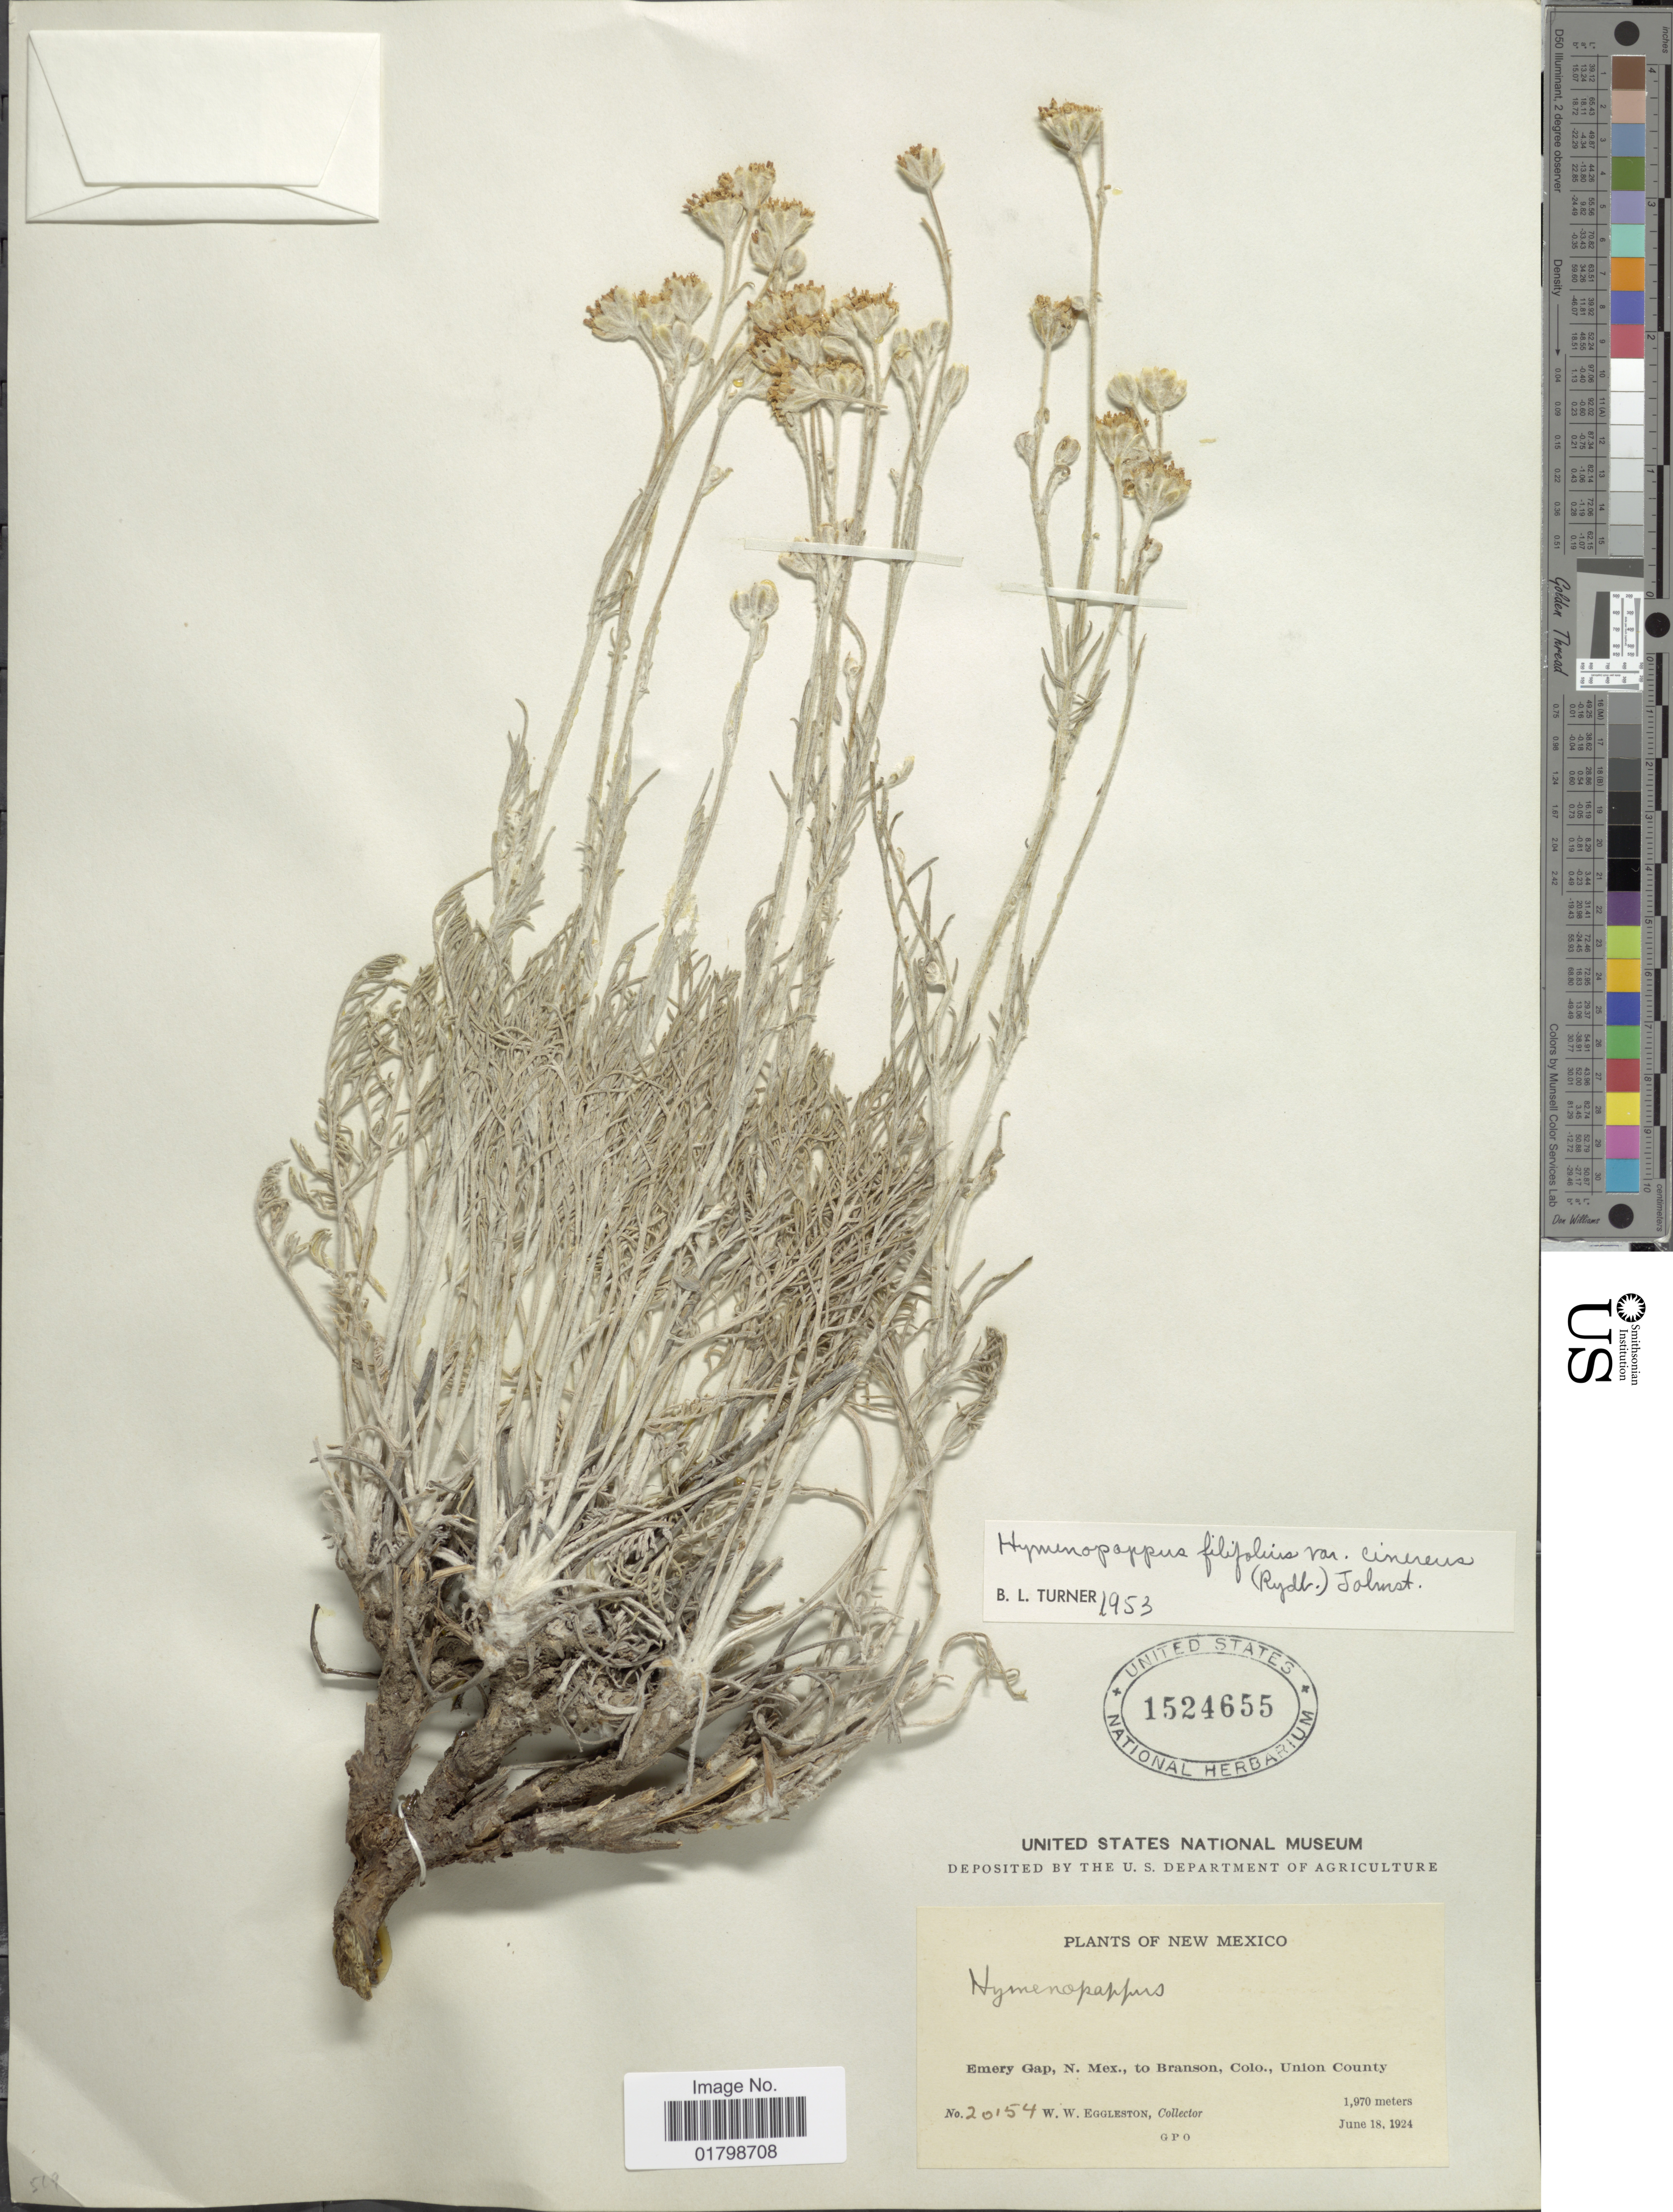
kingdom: Plantae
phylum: Tracheophyta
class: Magnoliopsida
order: Asterales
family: Asteraceae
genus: Hymenopappus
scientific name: Hymenopappus filifolius var. cinereus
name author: (Rydb.) I.M. Johnst.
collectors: W. W. Eggleston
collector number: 20154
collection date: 1924-06-18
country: United States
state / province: New Mexico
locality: Emery Gap, N. Mex., to Branson, Colo., Union County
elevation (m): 1970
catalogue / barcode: US 1524655